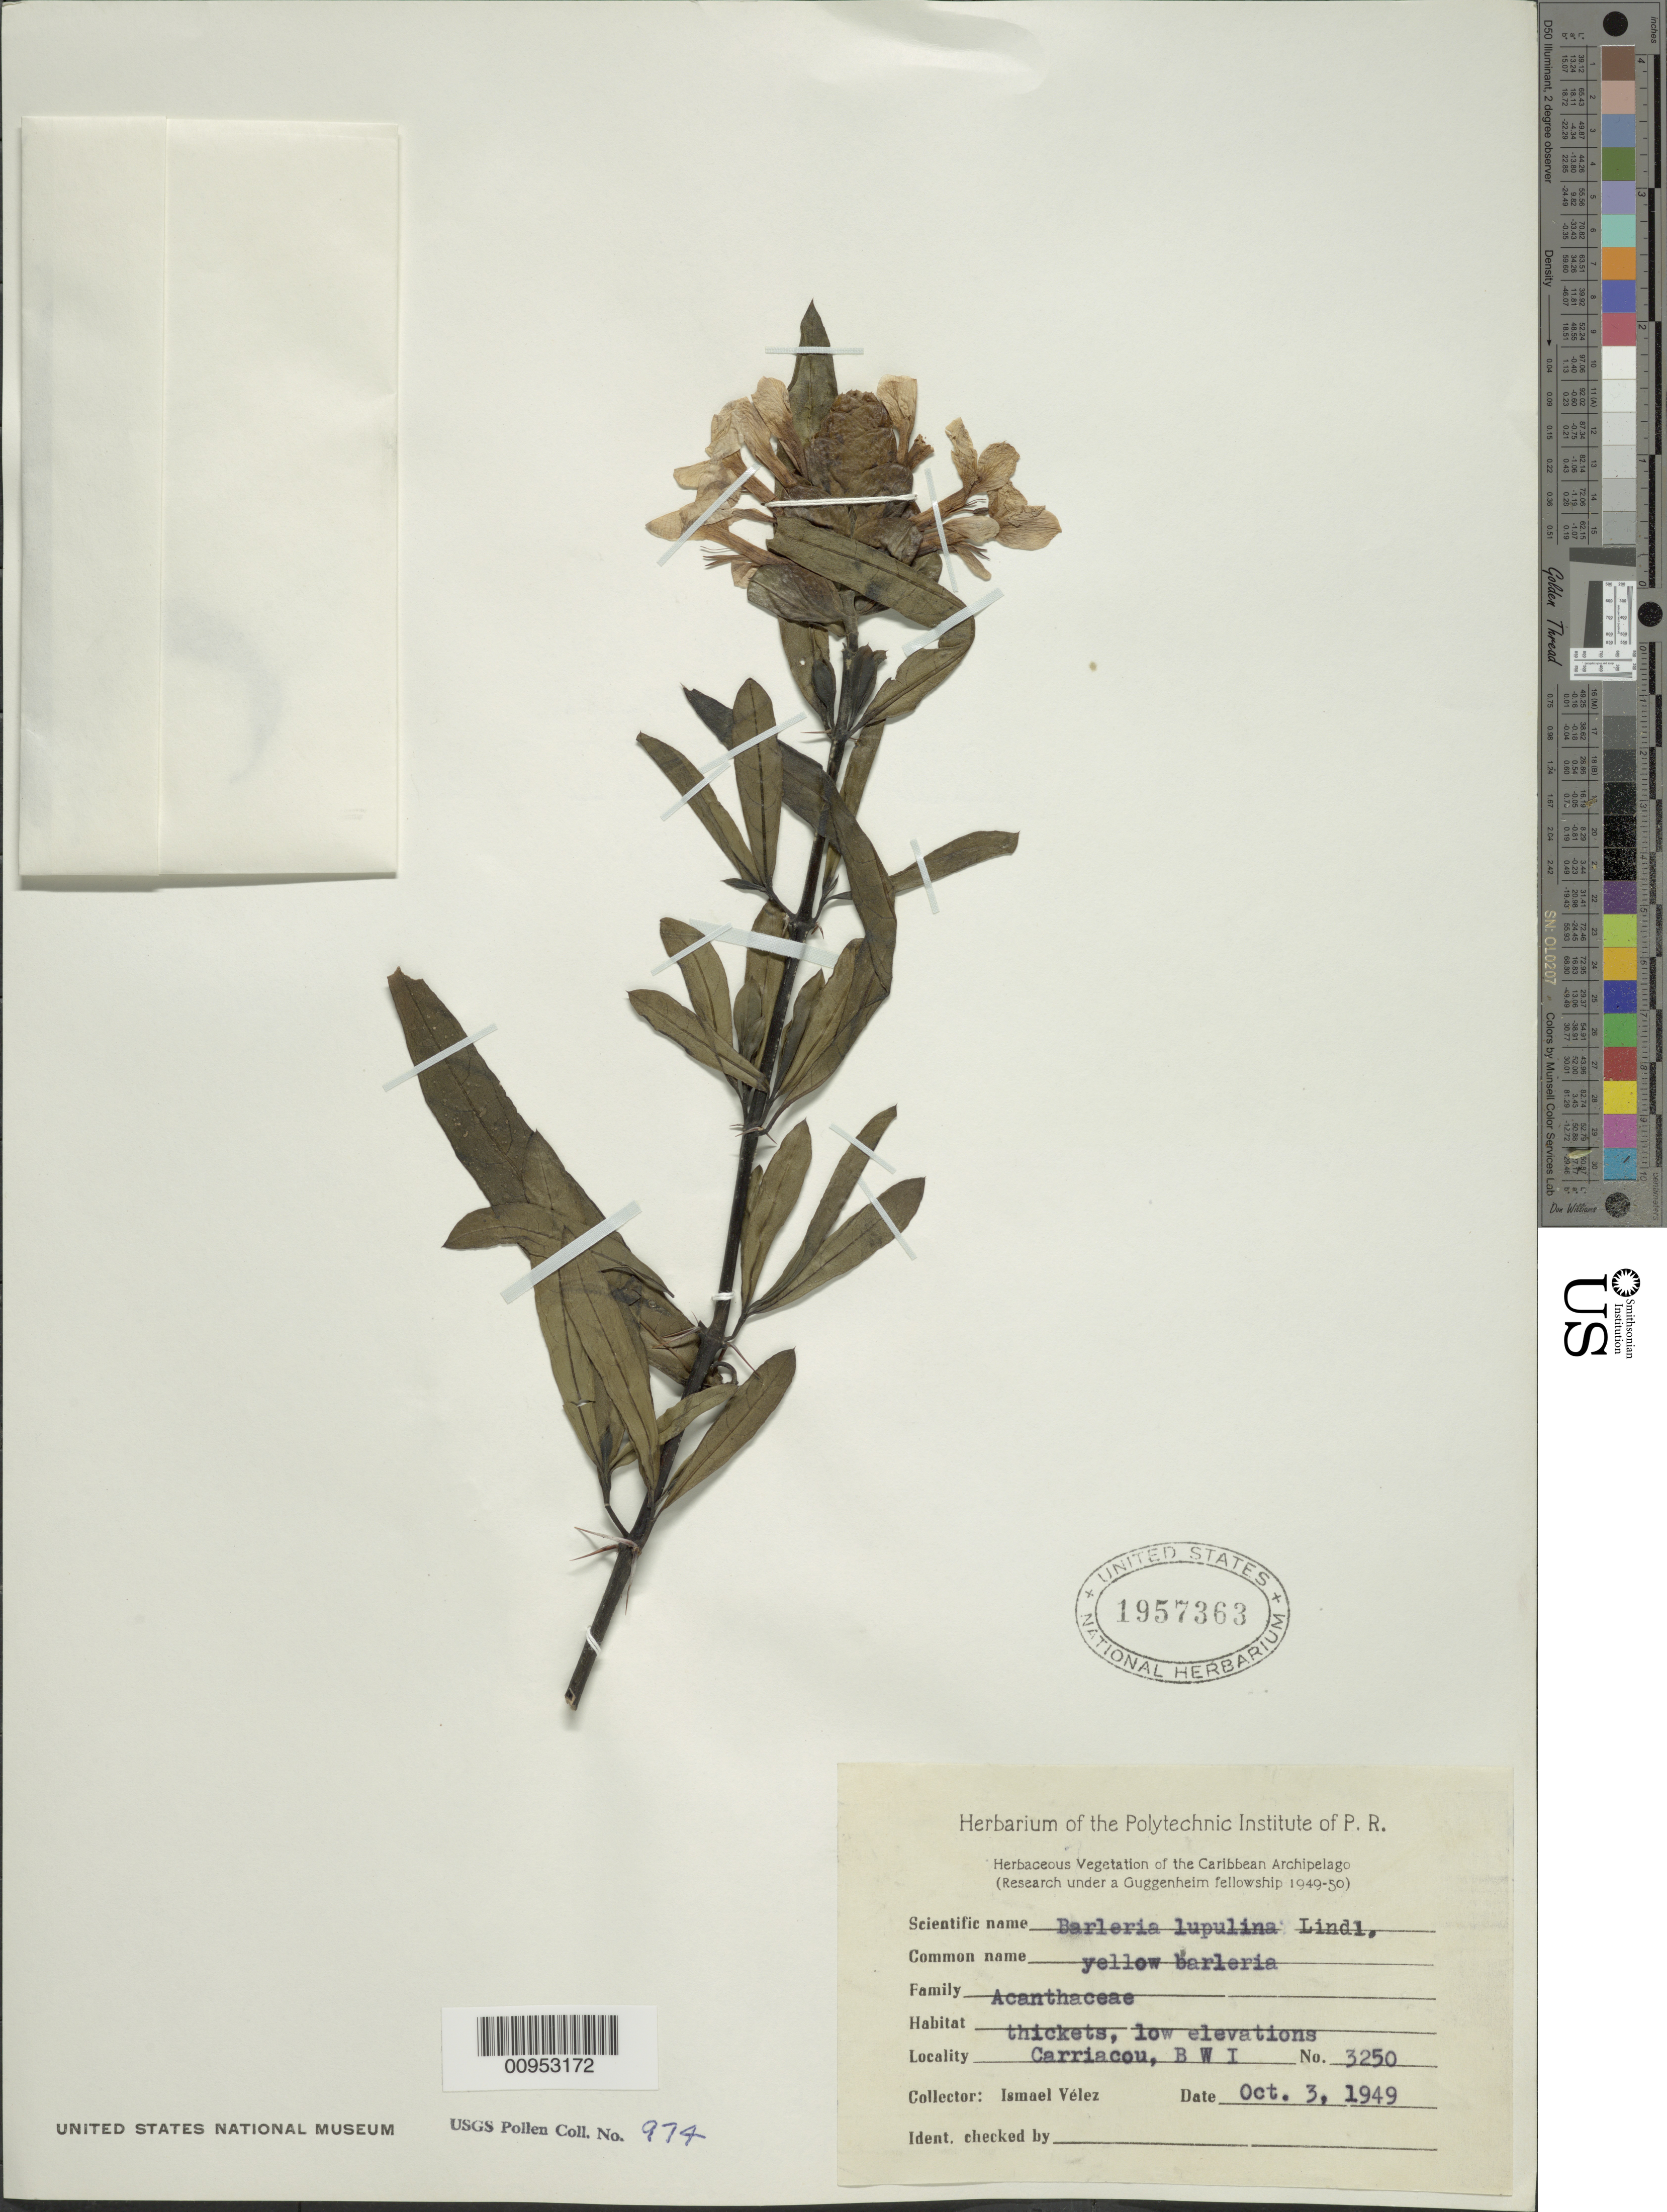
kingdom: Plantae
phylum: Tracheophyta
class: Magnoliopsida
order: Lamiales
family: Acanthaceae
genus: Barleria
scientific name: Barleria lupulina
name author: Lindl.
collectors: I. Velez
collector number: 3250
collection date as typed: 03 Oct 1949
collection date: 1949-10-03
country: St. Vincent - Grenadines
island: Grenadines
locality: Carriacou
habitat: Thickets, low elevations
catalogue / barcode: US 1957363